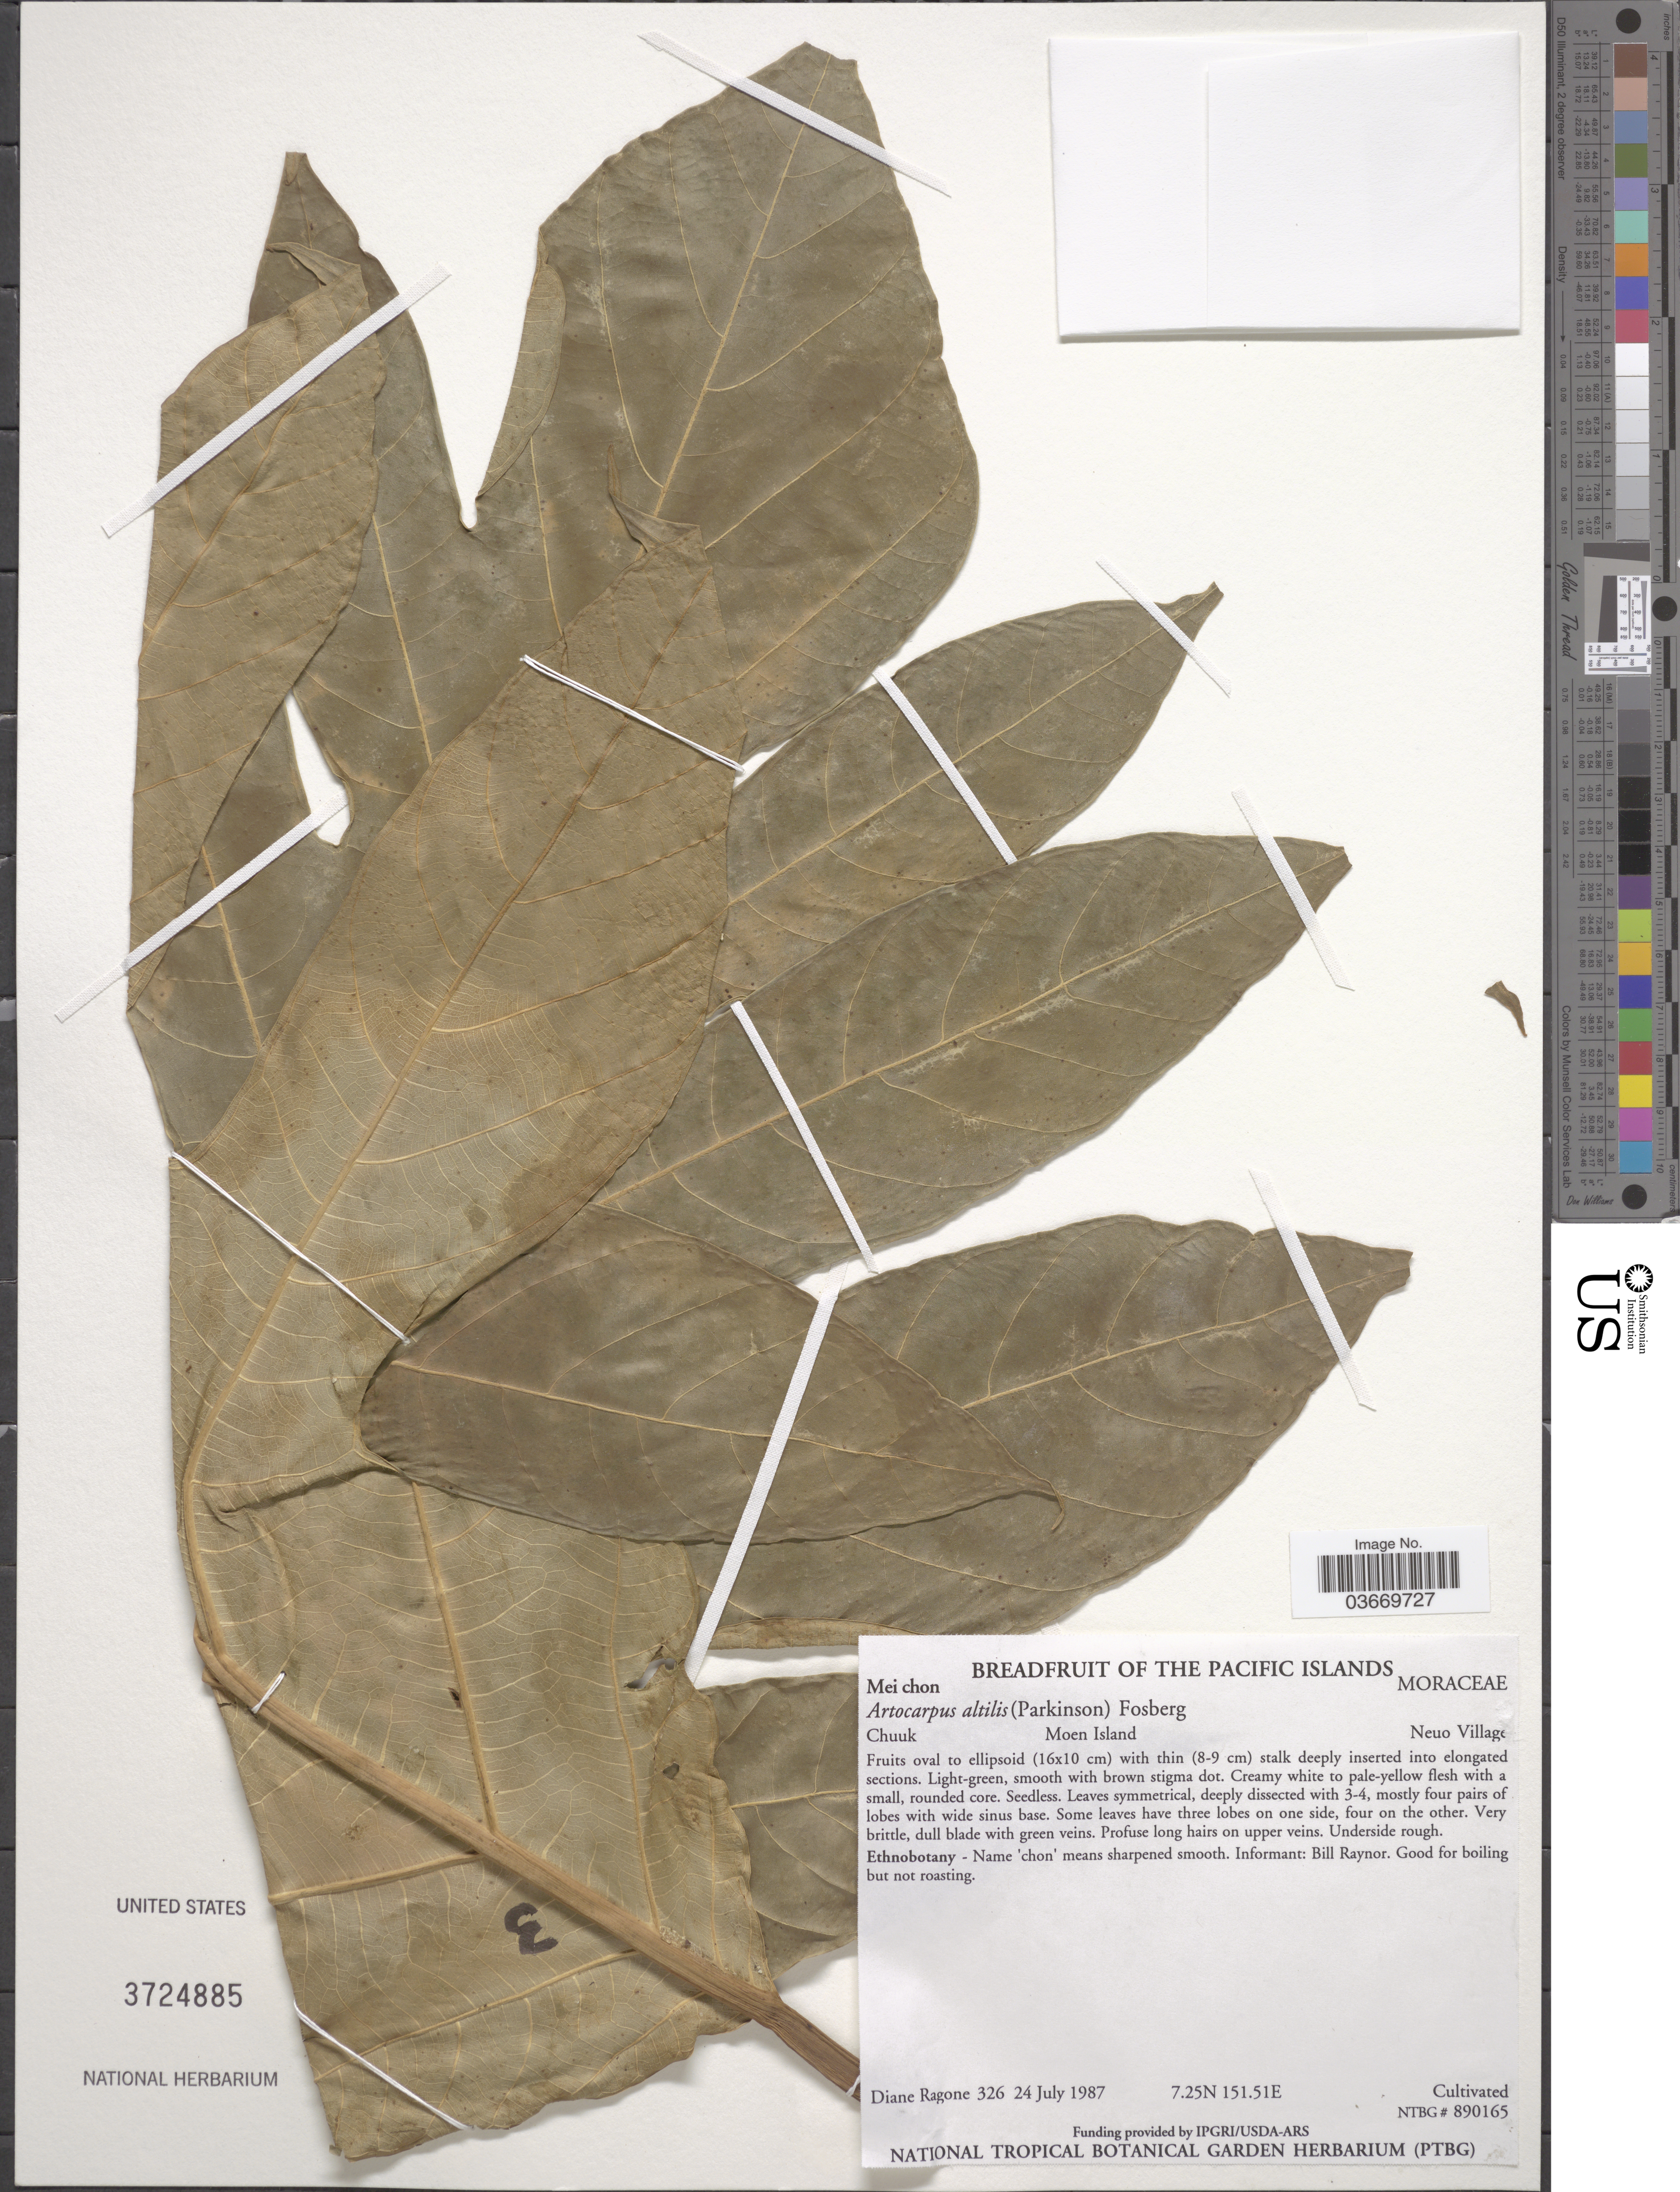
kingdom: Plantae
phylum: Tracheophyta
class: Magnoliopsida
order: Rosales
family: Moraceae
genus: Artocarpus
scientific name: Artocarpus altilis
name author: (Parkinson) Fosberg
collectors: D. Ragone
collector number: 326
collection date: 1987-07-24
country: Micronesia, Federated States of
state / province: Truk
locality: Chuuk, Moen Island. Neuo Village.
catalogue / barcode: US 3724885